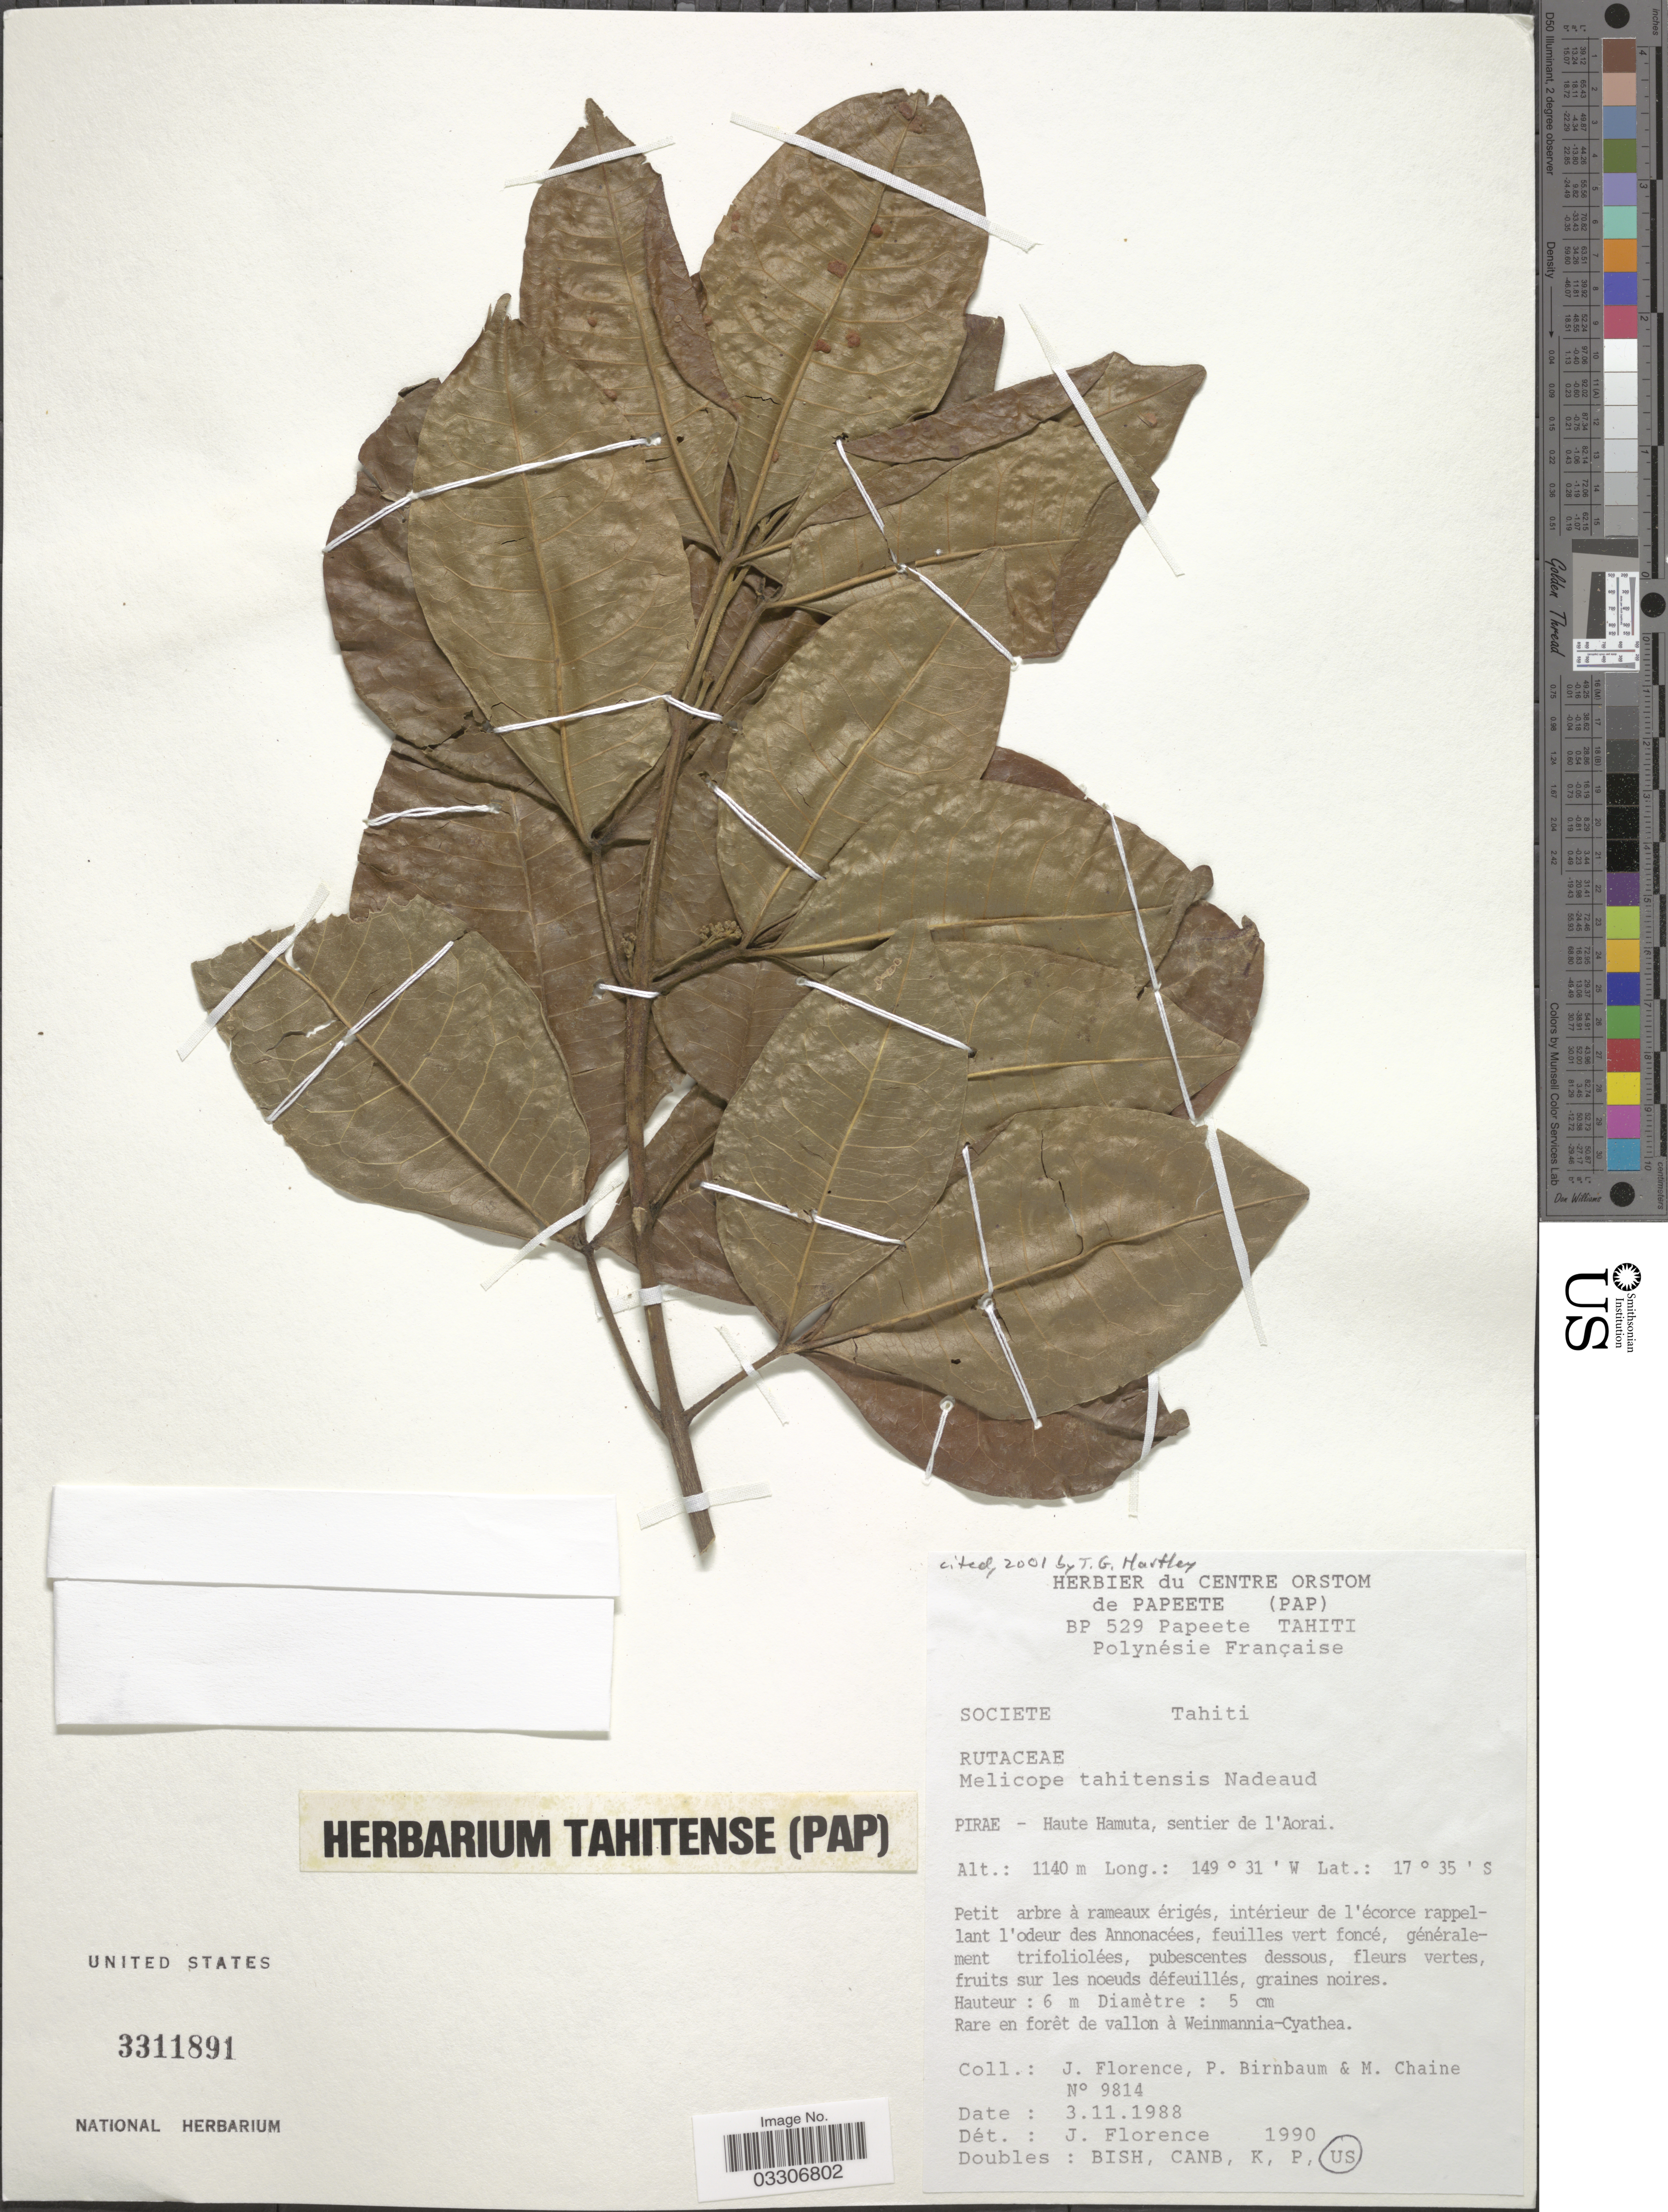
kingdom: Plantae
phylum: Tracheophyta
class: Magnoliopsida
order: Sapindales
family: Rutaceae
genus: Melicope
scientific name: Melicope tahitensis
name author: Nadeaud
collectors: J. Florence, P. Birnbaum & M. Chaine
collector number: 9814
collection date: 1988-11-03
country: French Polynesia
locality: Societe Tahiti. Pirae - Haute Hamuta, sentier de l'Aorai.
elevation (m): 1140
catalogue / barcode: US 3311891